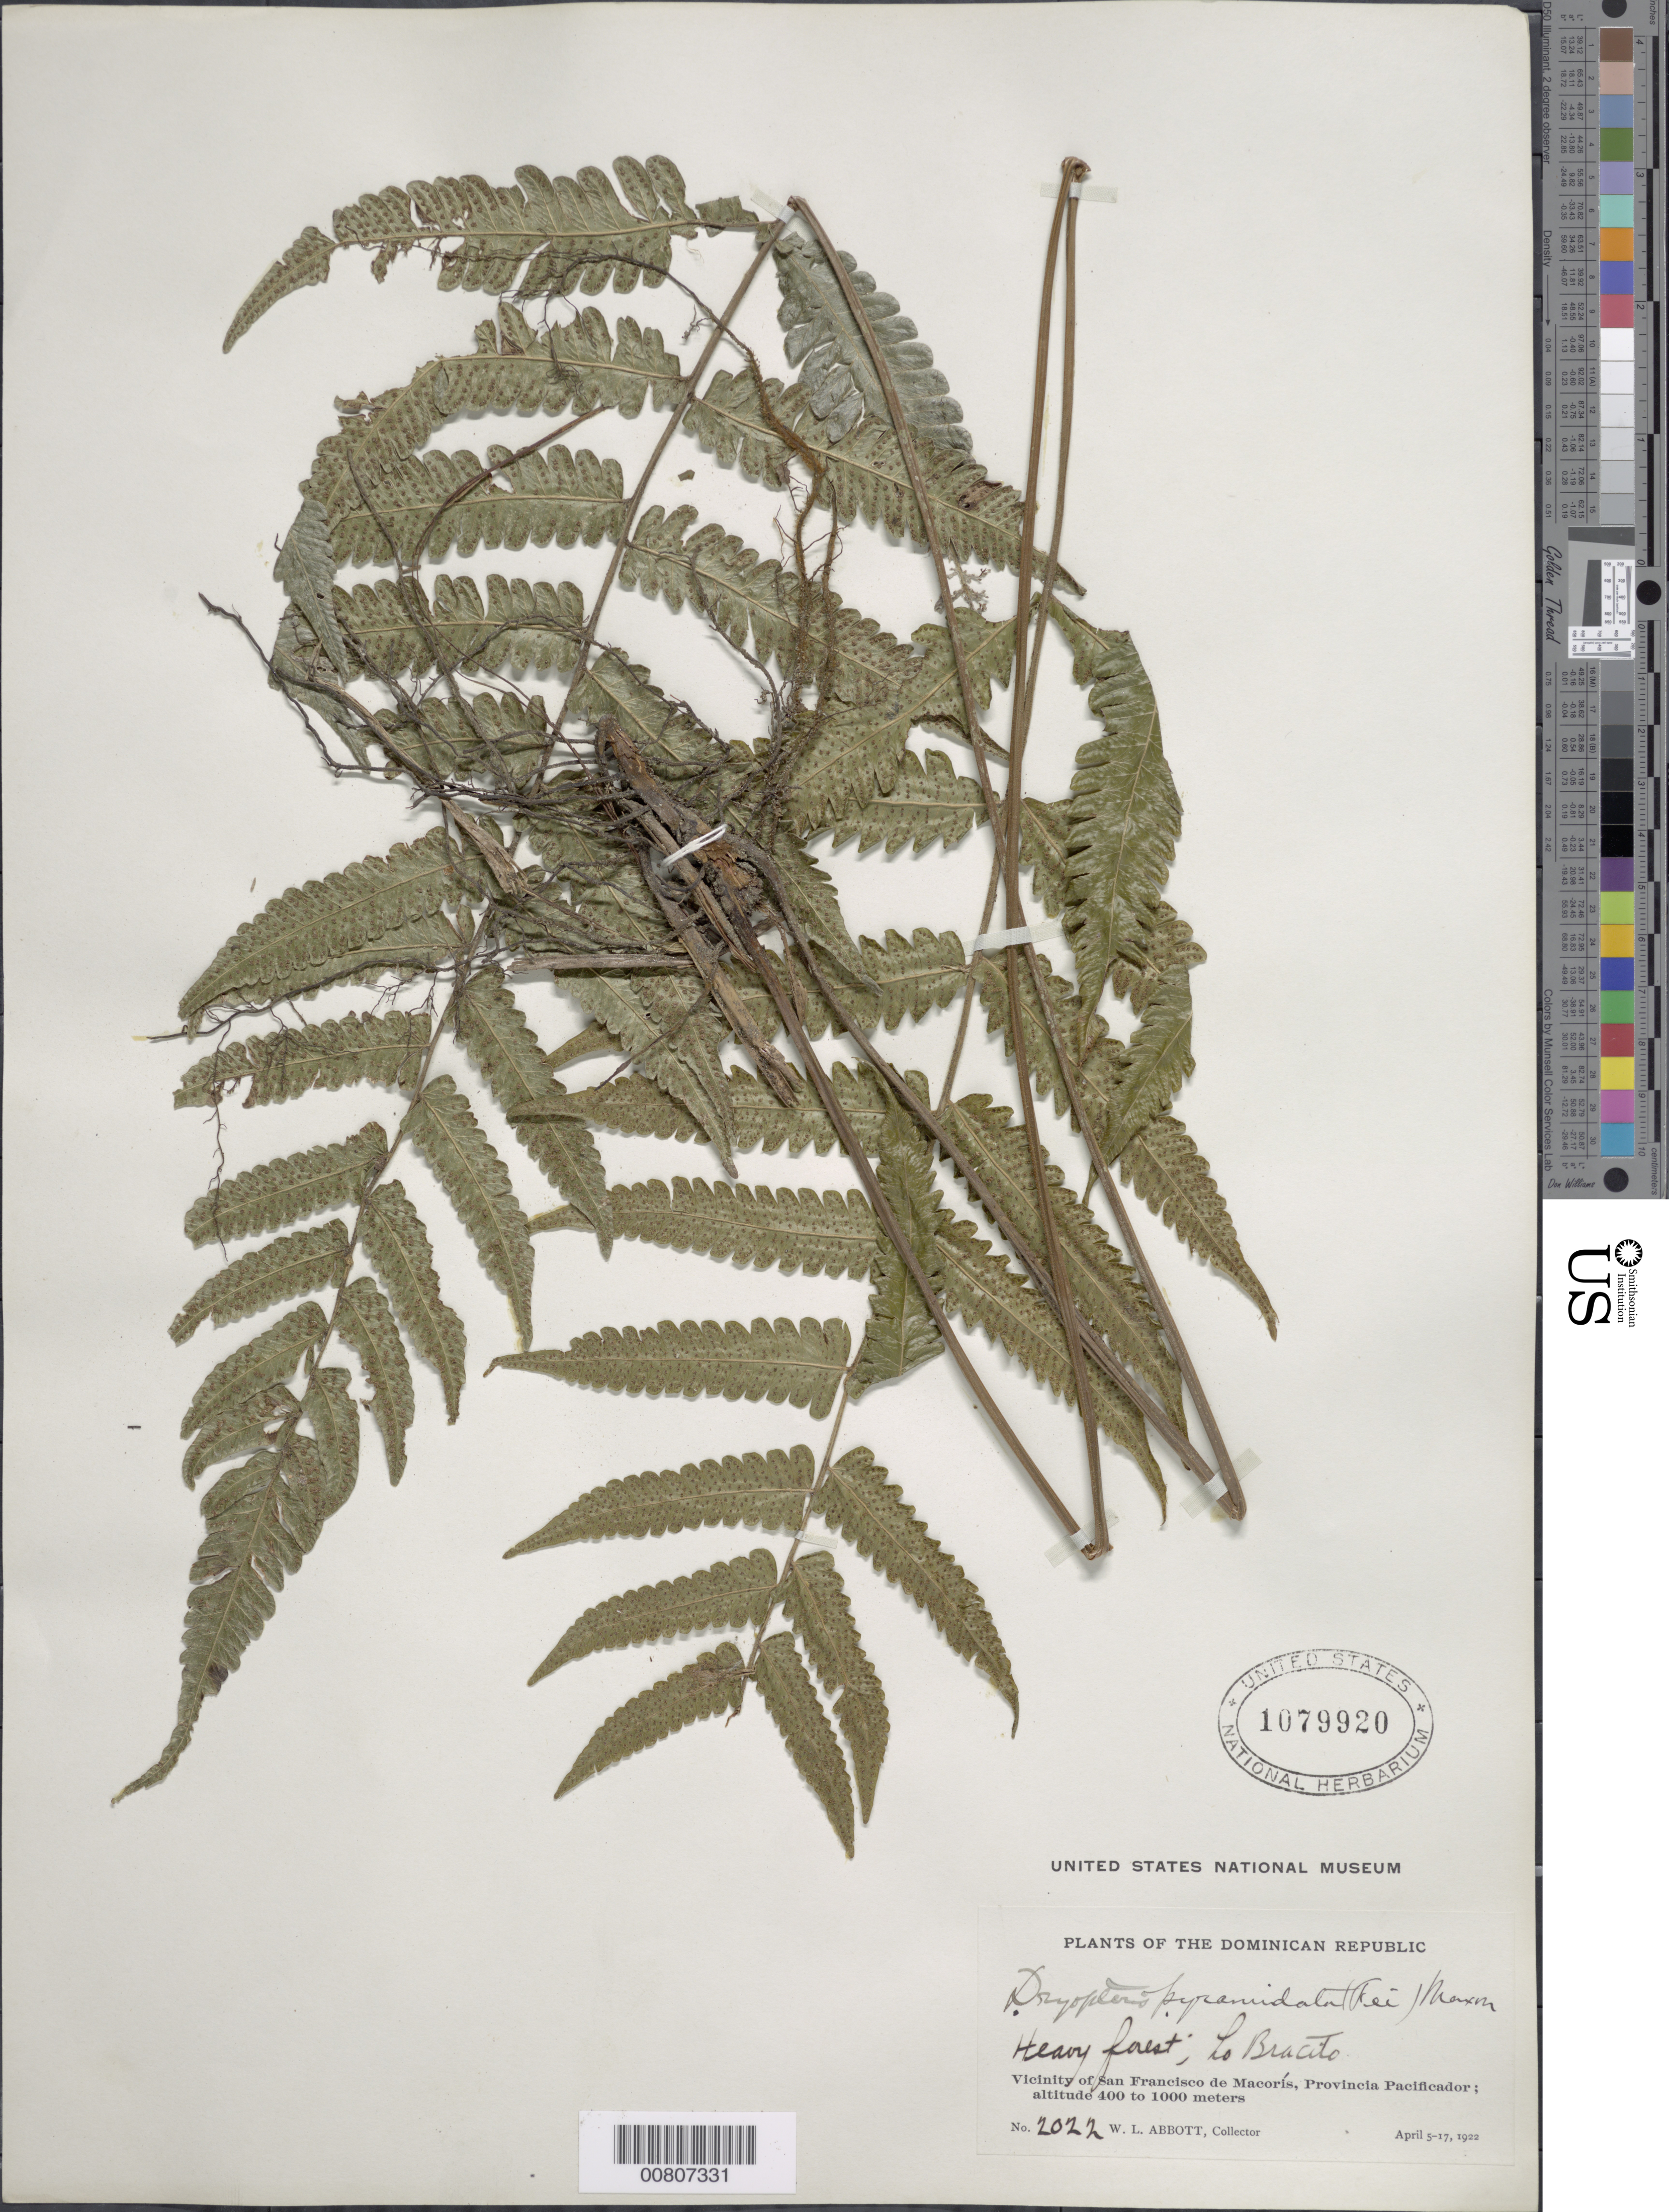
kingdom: Plantae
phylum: Tracheophyta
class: Polypodiopsida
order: Polypodiales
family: Thelypteridaceae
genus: Goniopteris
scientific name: Goniopteris abrupta (Desv.) comb. nov., ined 2015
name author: (Desv.)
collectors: W. L. Abbott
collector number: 2022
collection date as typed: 05 Apr 1922 to 17 Apr 1922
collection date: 1922-04-05/1922-04-17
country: Dominican Republic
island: Hispaniola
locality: Prov. Pacificador, San Francisco de Macorís, Lo Bracito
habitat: Heavy forest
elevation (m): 400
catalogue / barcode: US 1079920